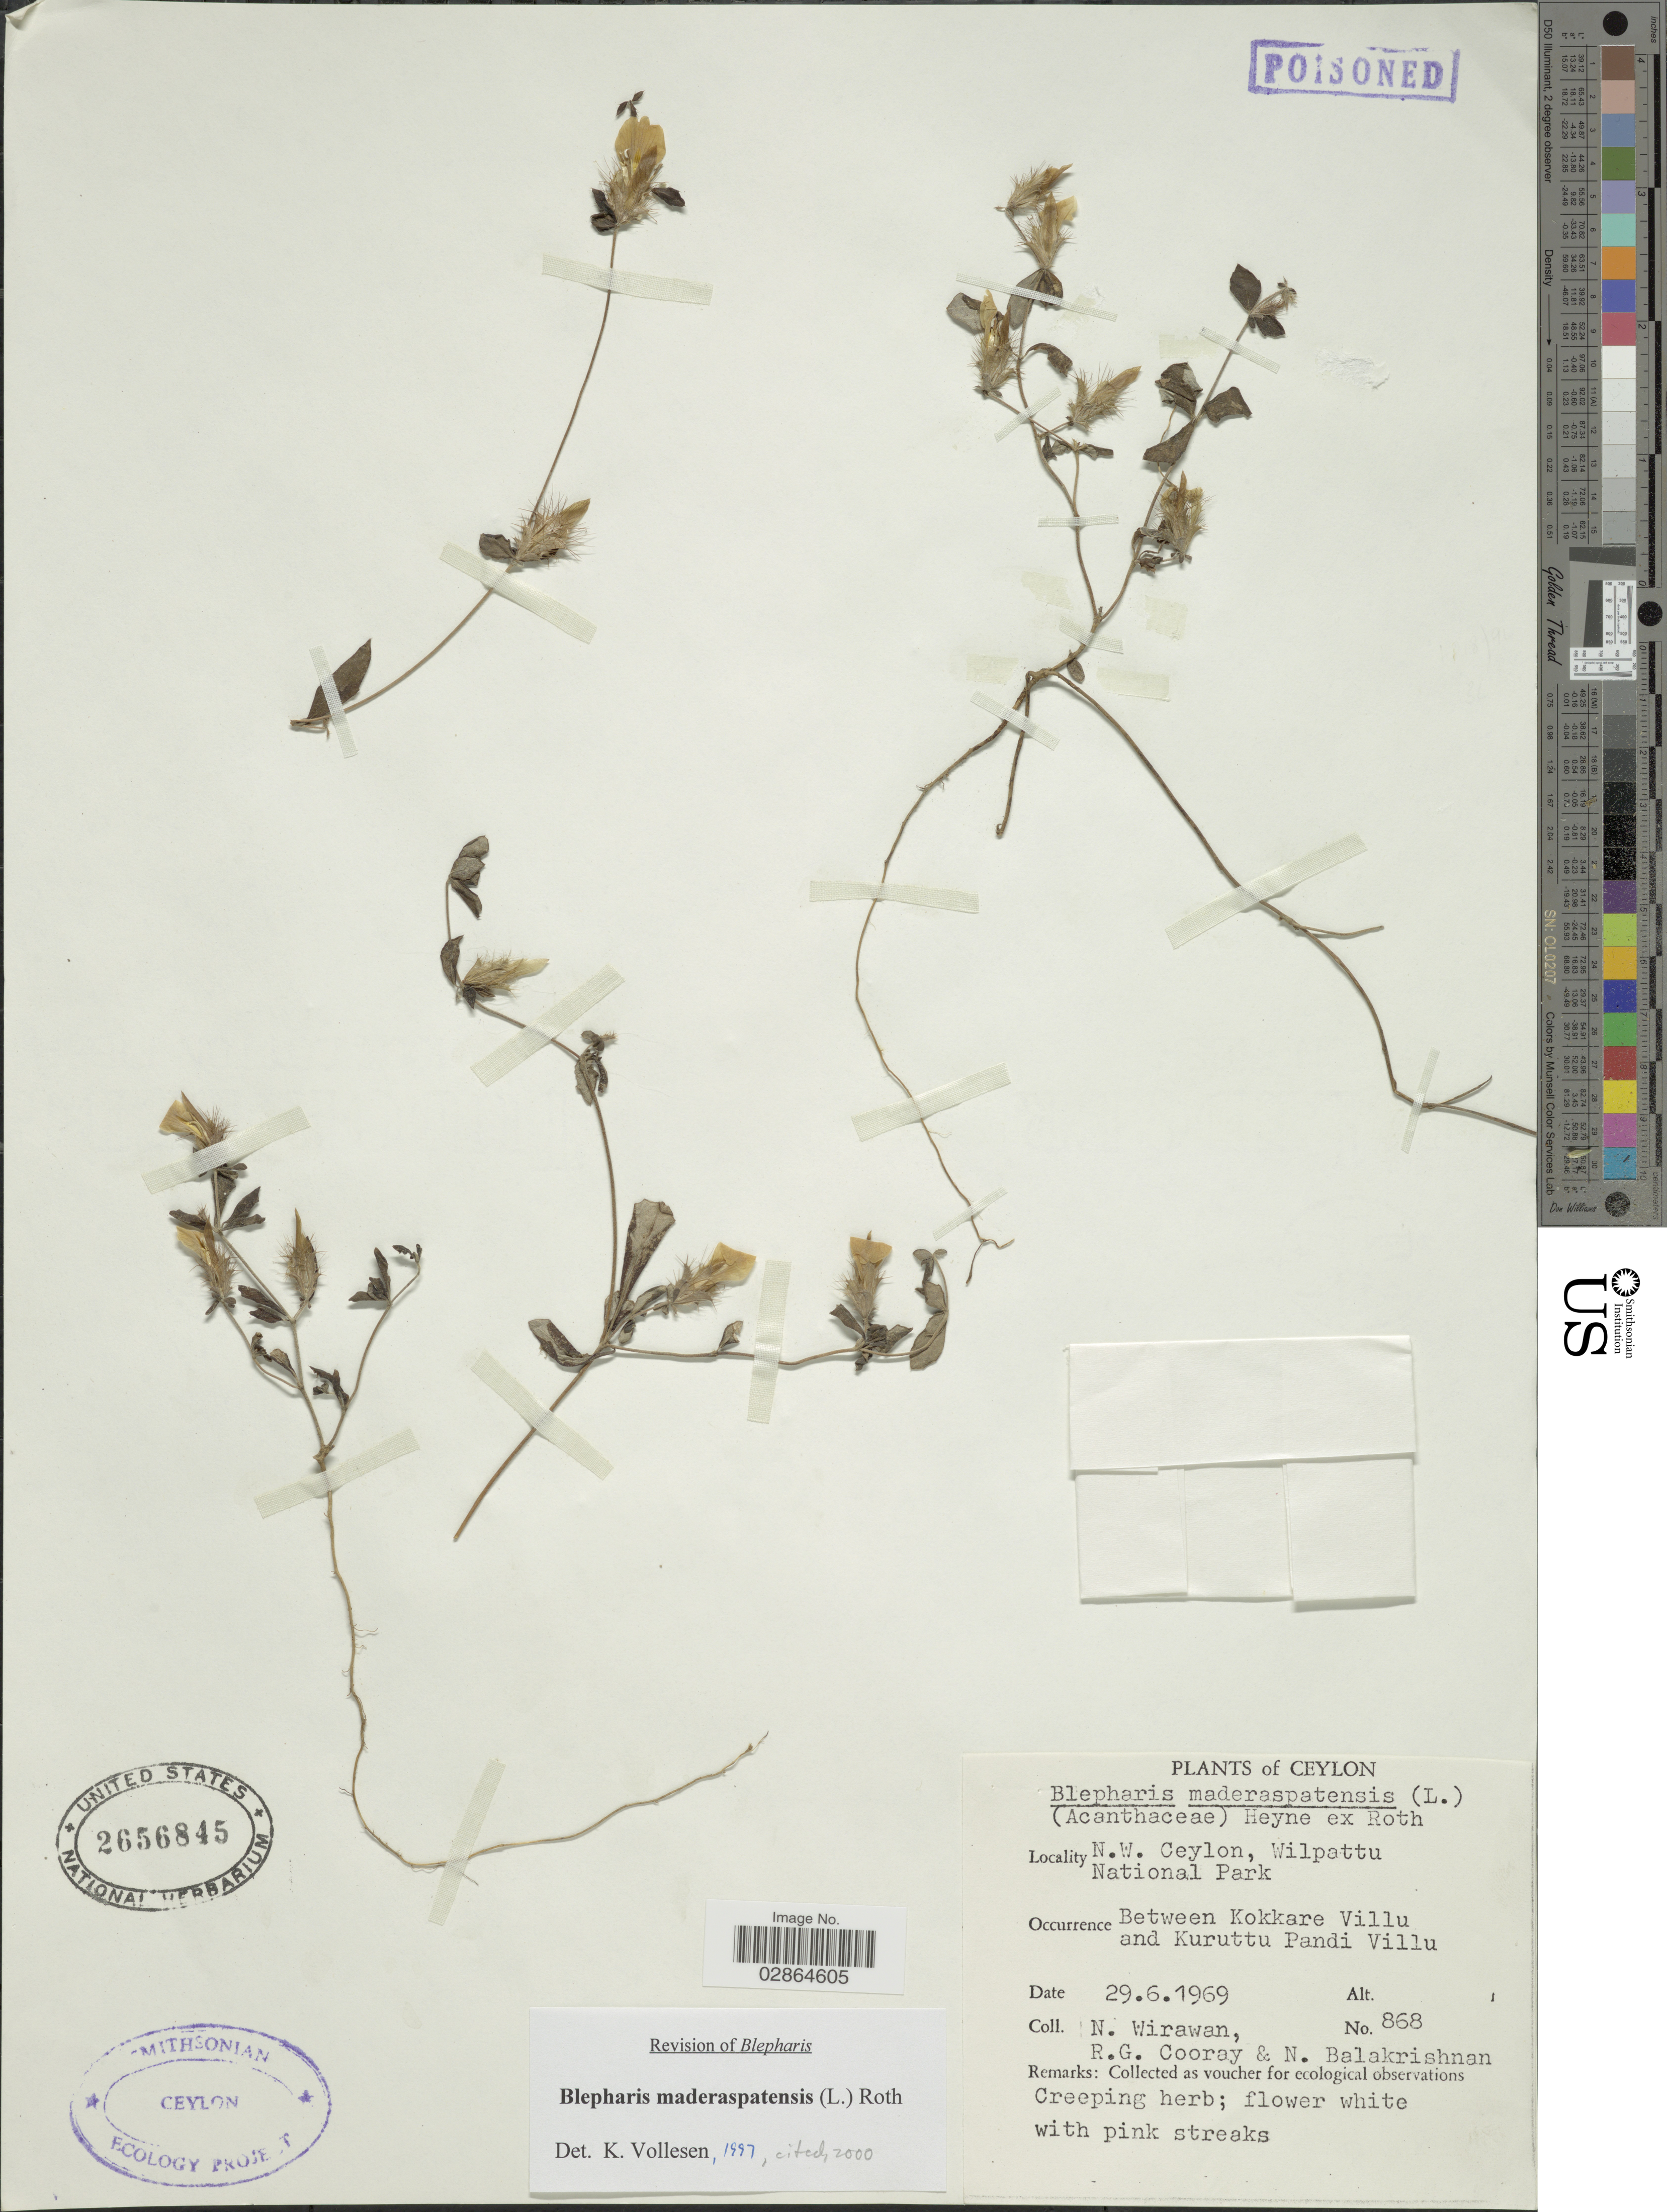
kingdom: Plantae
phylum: Tracheophyta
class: Magnoliopsida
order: Lamiales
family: Acanthaceae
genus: Blepharis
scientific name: Blepharis maderaspatensis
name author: (L.) B. Heyne ex Roth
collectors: N. Wirawan, R. Cooray & N. Balakrishnan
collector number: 868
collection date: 1969-06-29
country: Sri Lanka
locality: Ceylon, N.W. Ceylon, Wilpattu National Park, Between Kokkare Villu and Kuruttu Pandi Villu.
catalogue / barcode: US 2656845